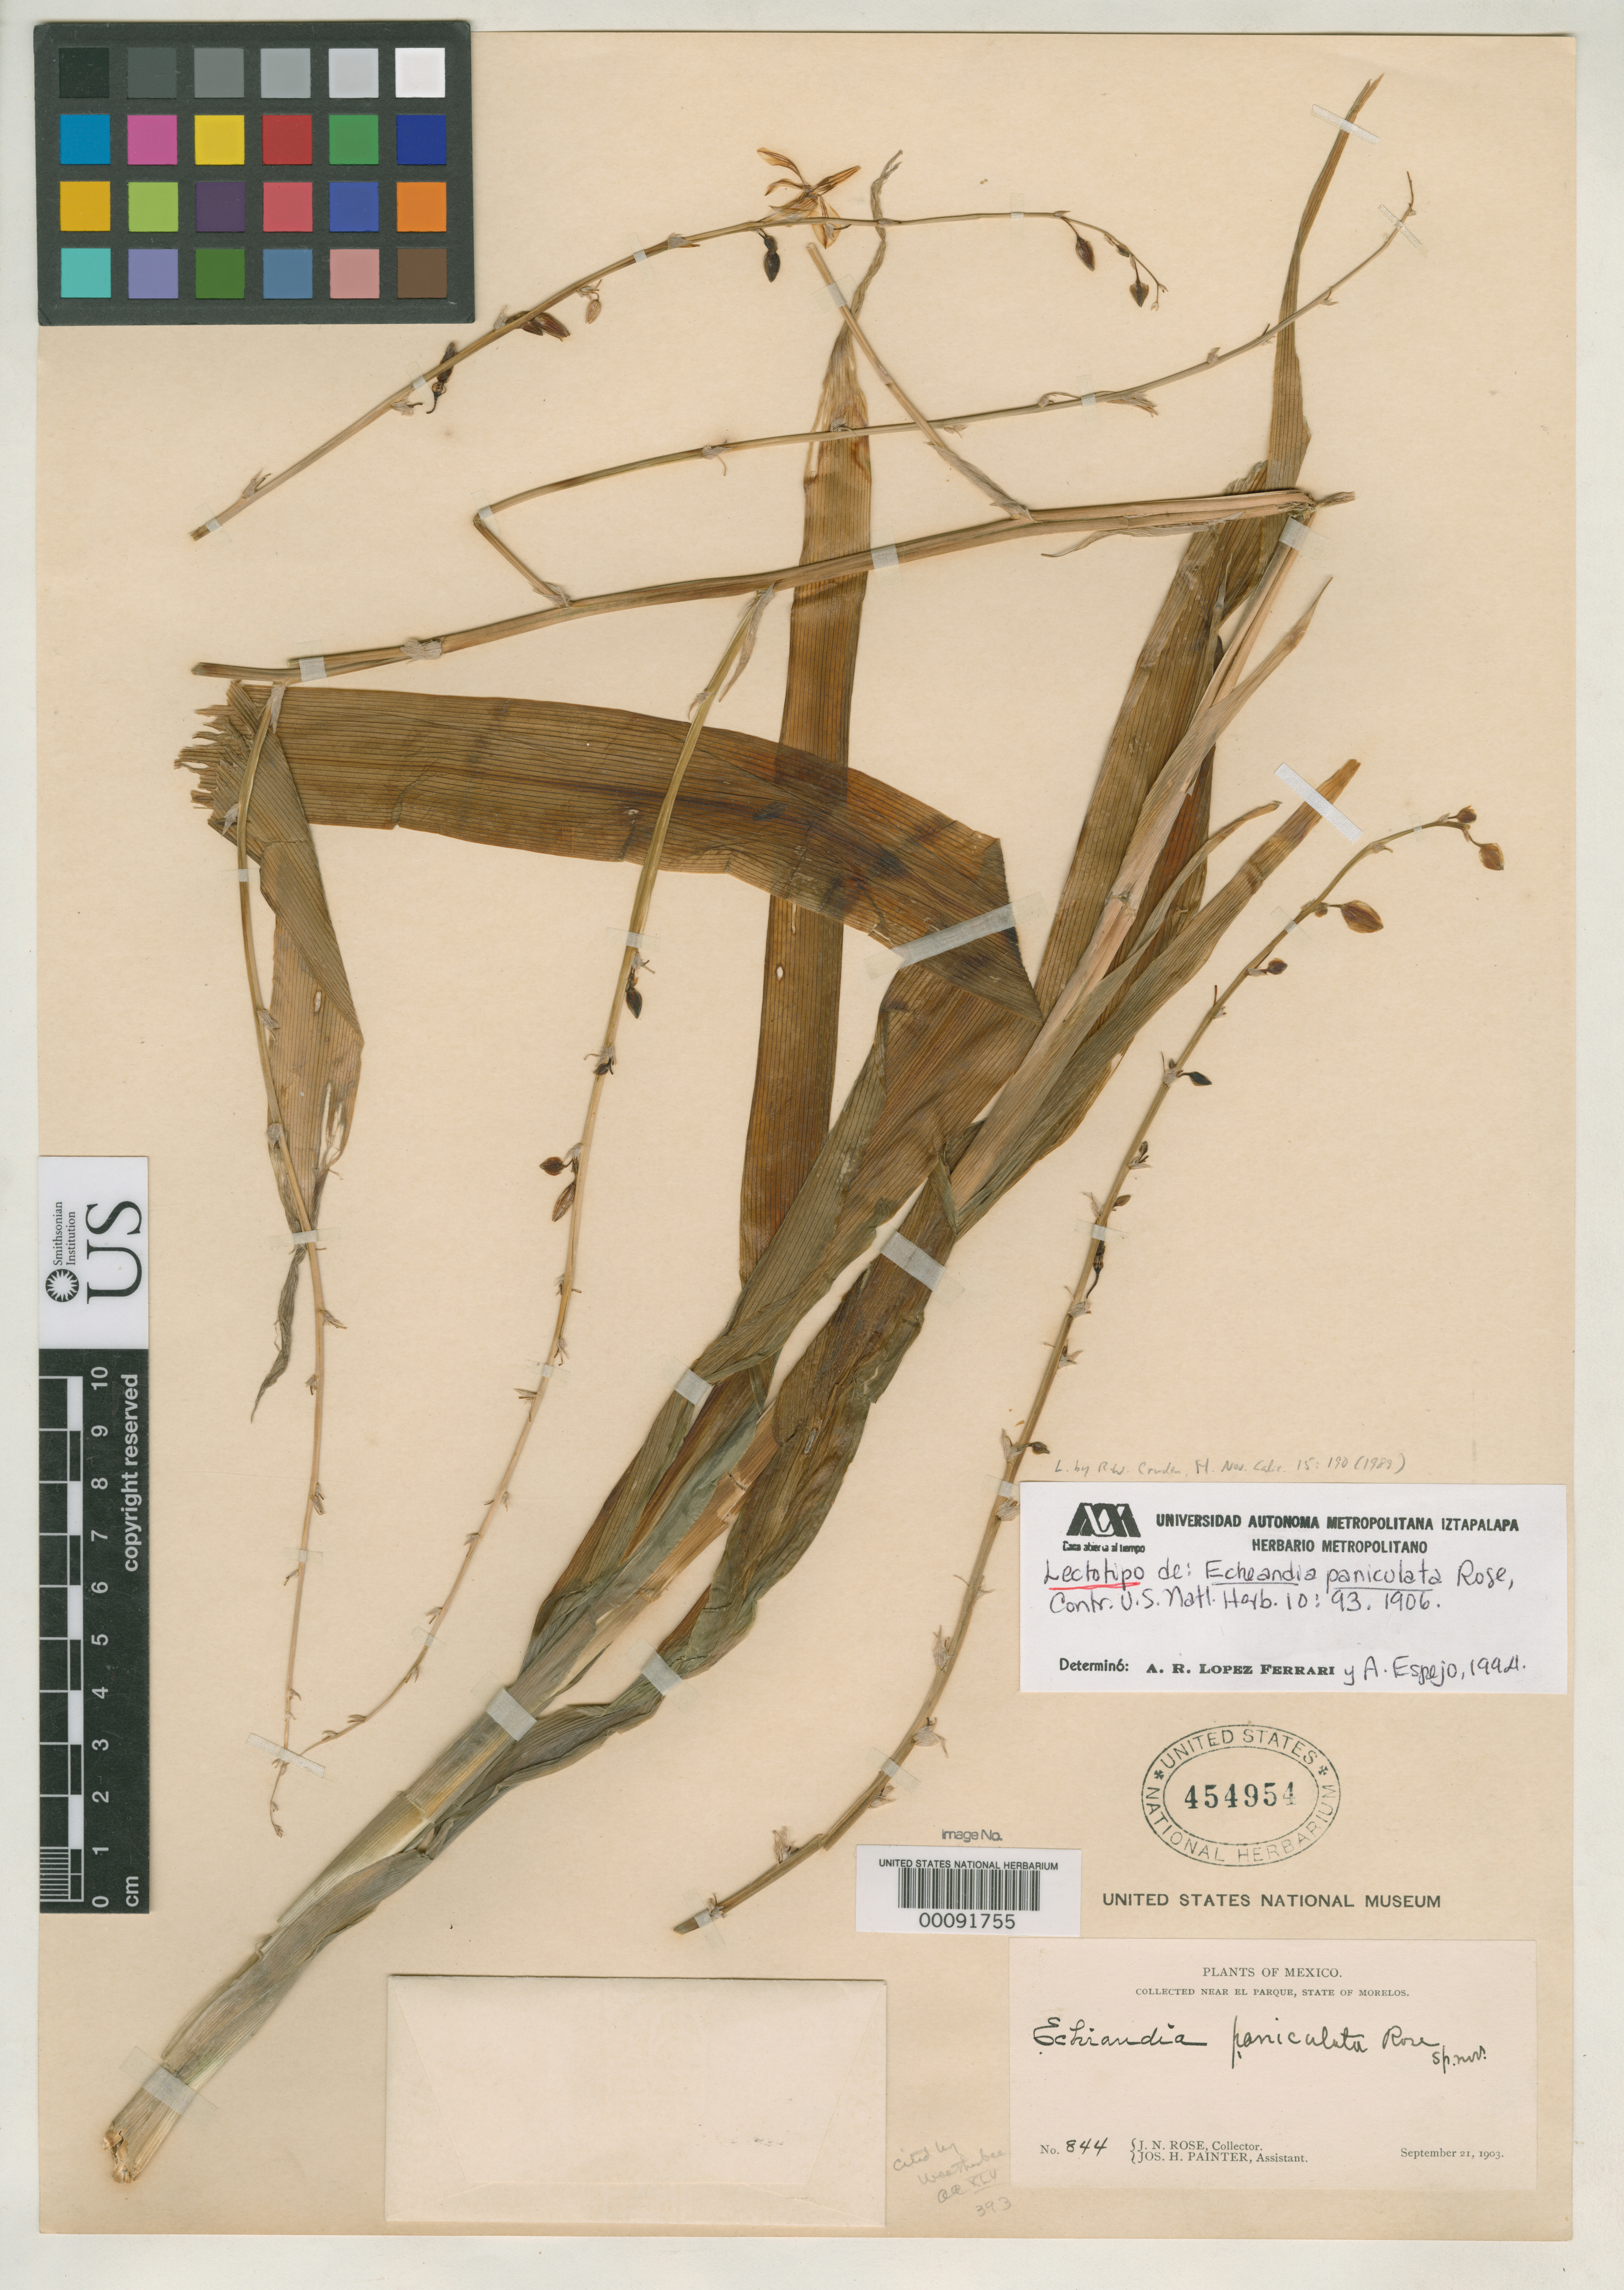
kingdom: Plantae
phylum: Tracheophyta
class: Liliopsida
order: Asparagales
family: Asparagaceae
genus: Echeandia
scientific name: Echeandia paniculata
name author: Rose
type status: Lectotype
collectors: J. N. Rose & J. H. Painter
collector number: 844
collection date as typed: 21 Sep 1903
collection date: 1903-09-21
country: Mexico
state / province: Morelos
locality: Near El Parque, state of Morelos. [Protologue, "on bluff at Tepoxtlan, Morelos, September 2, 1903 (no. 844), and flowered in Washington, November, 1904."]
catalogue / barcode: US 454954